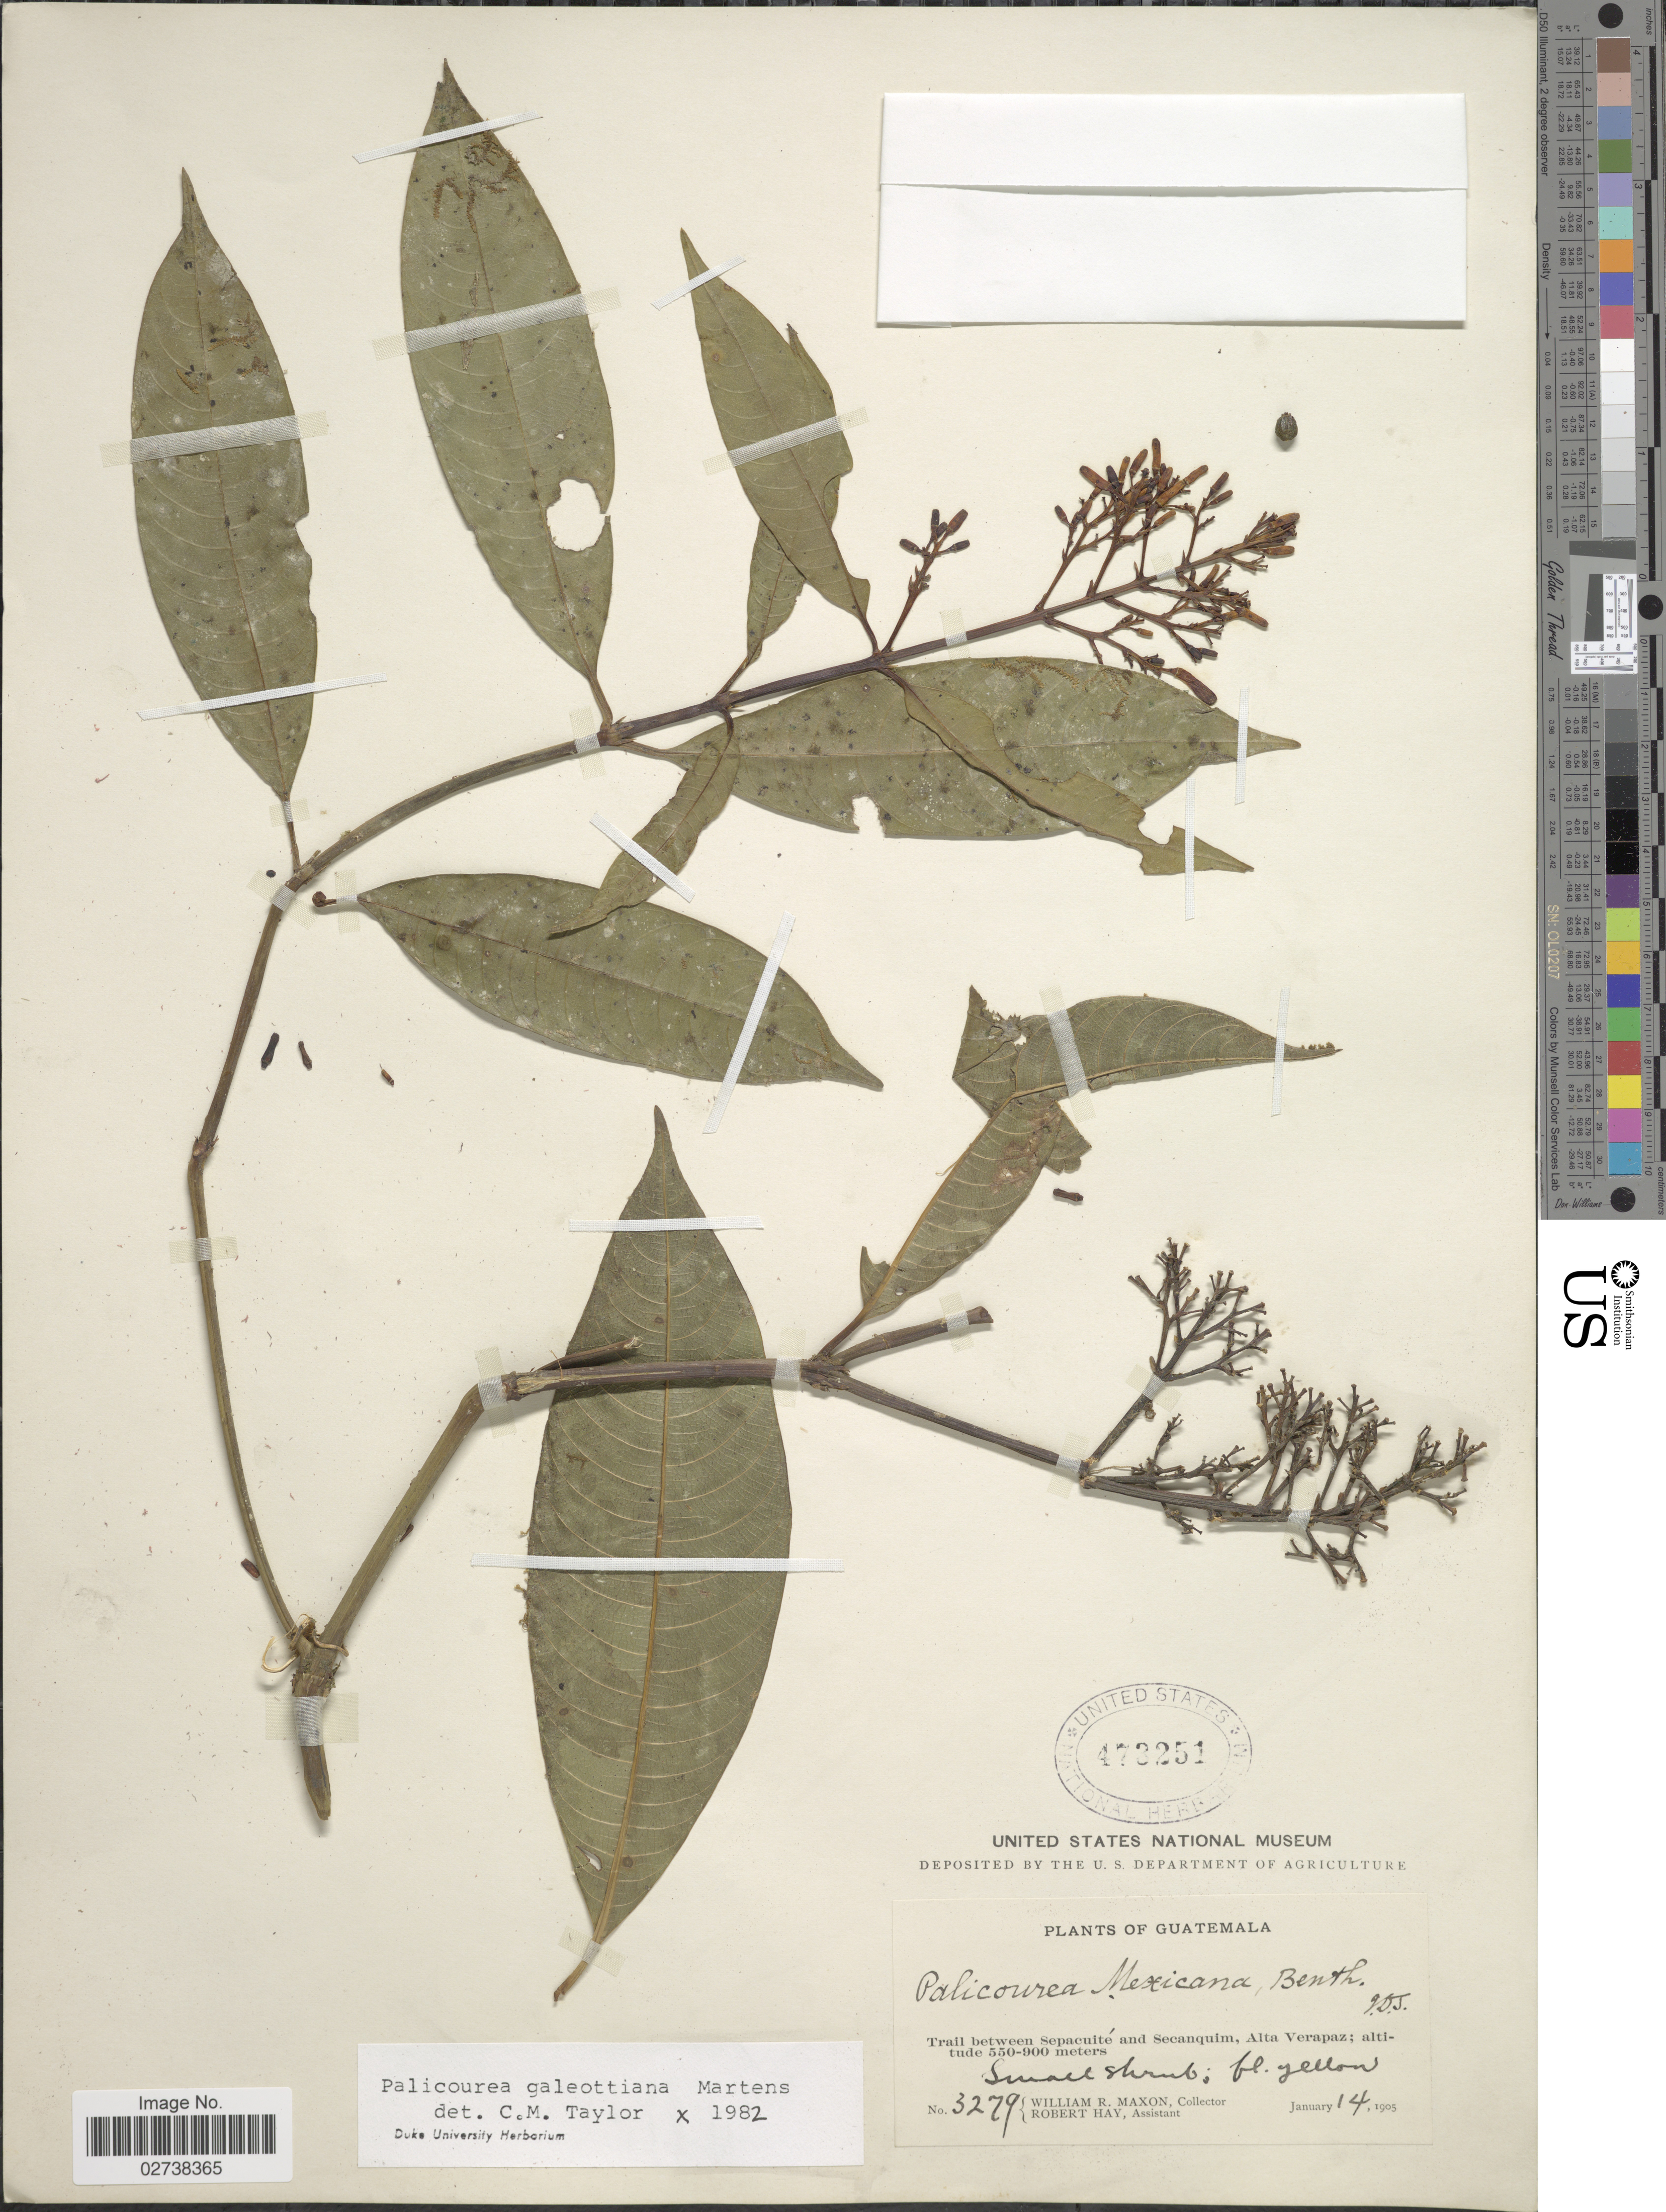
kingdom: Plantae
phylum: Tracheophyta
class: Magnoliopsida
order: Gentianales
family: Rubiaceae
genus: Palicourea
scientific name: Palicourea galeottiana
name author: M. Martens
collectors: W. R. Maxon & R. H. Hay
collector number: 3279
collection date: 1905-01-14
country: Guatemala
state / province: Alta Verapaz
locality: Trail between Sepacuite and Secanquim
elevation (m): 550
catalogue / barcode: US 473251